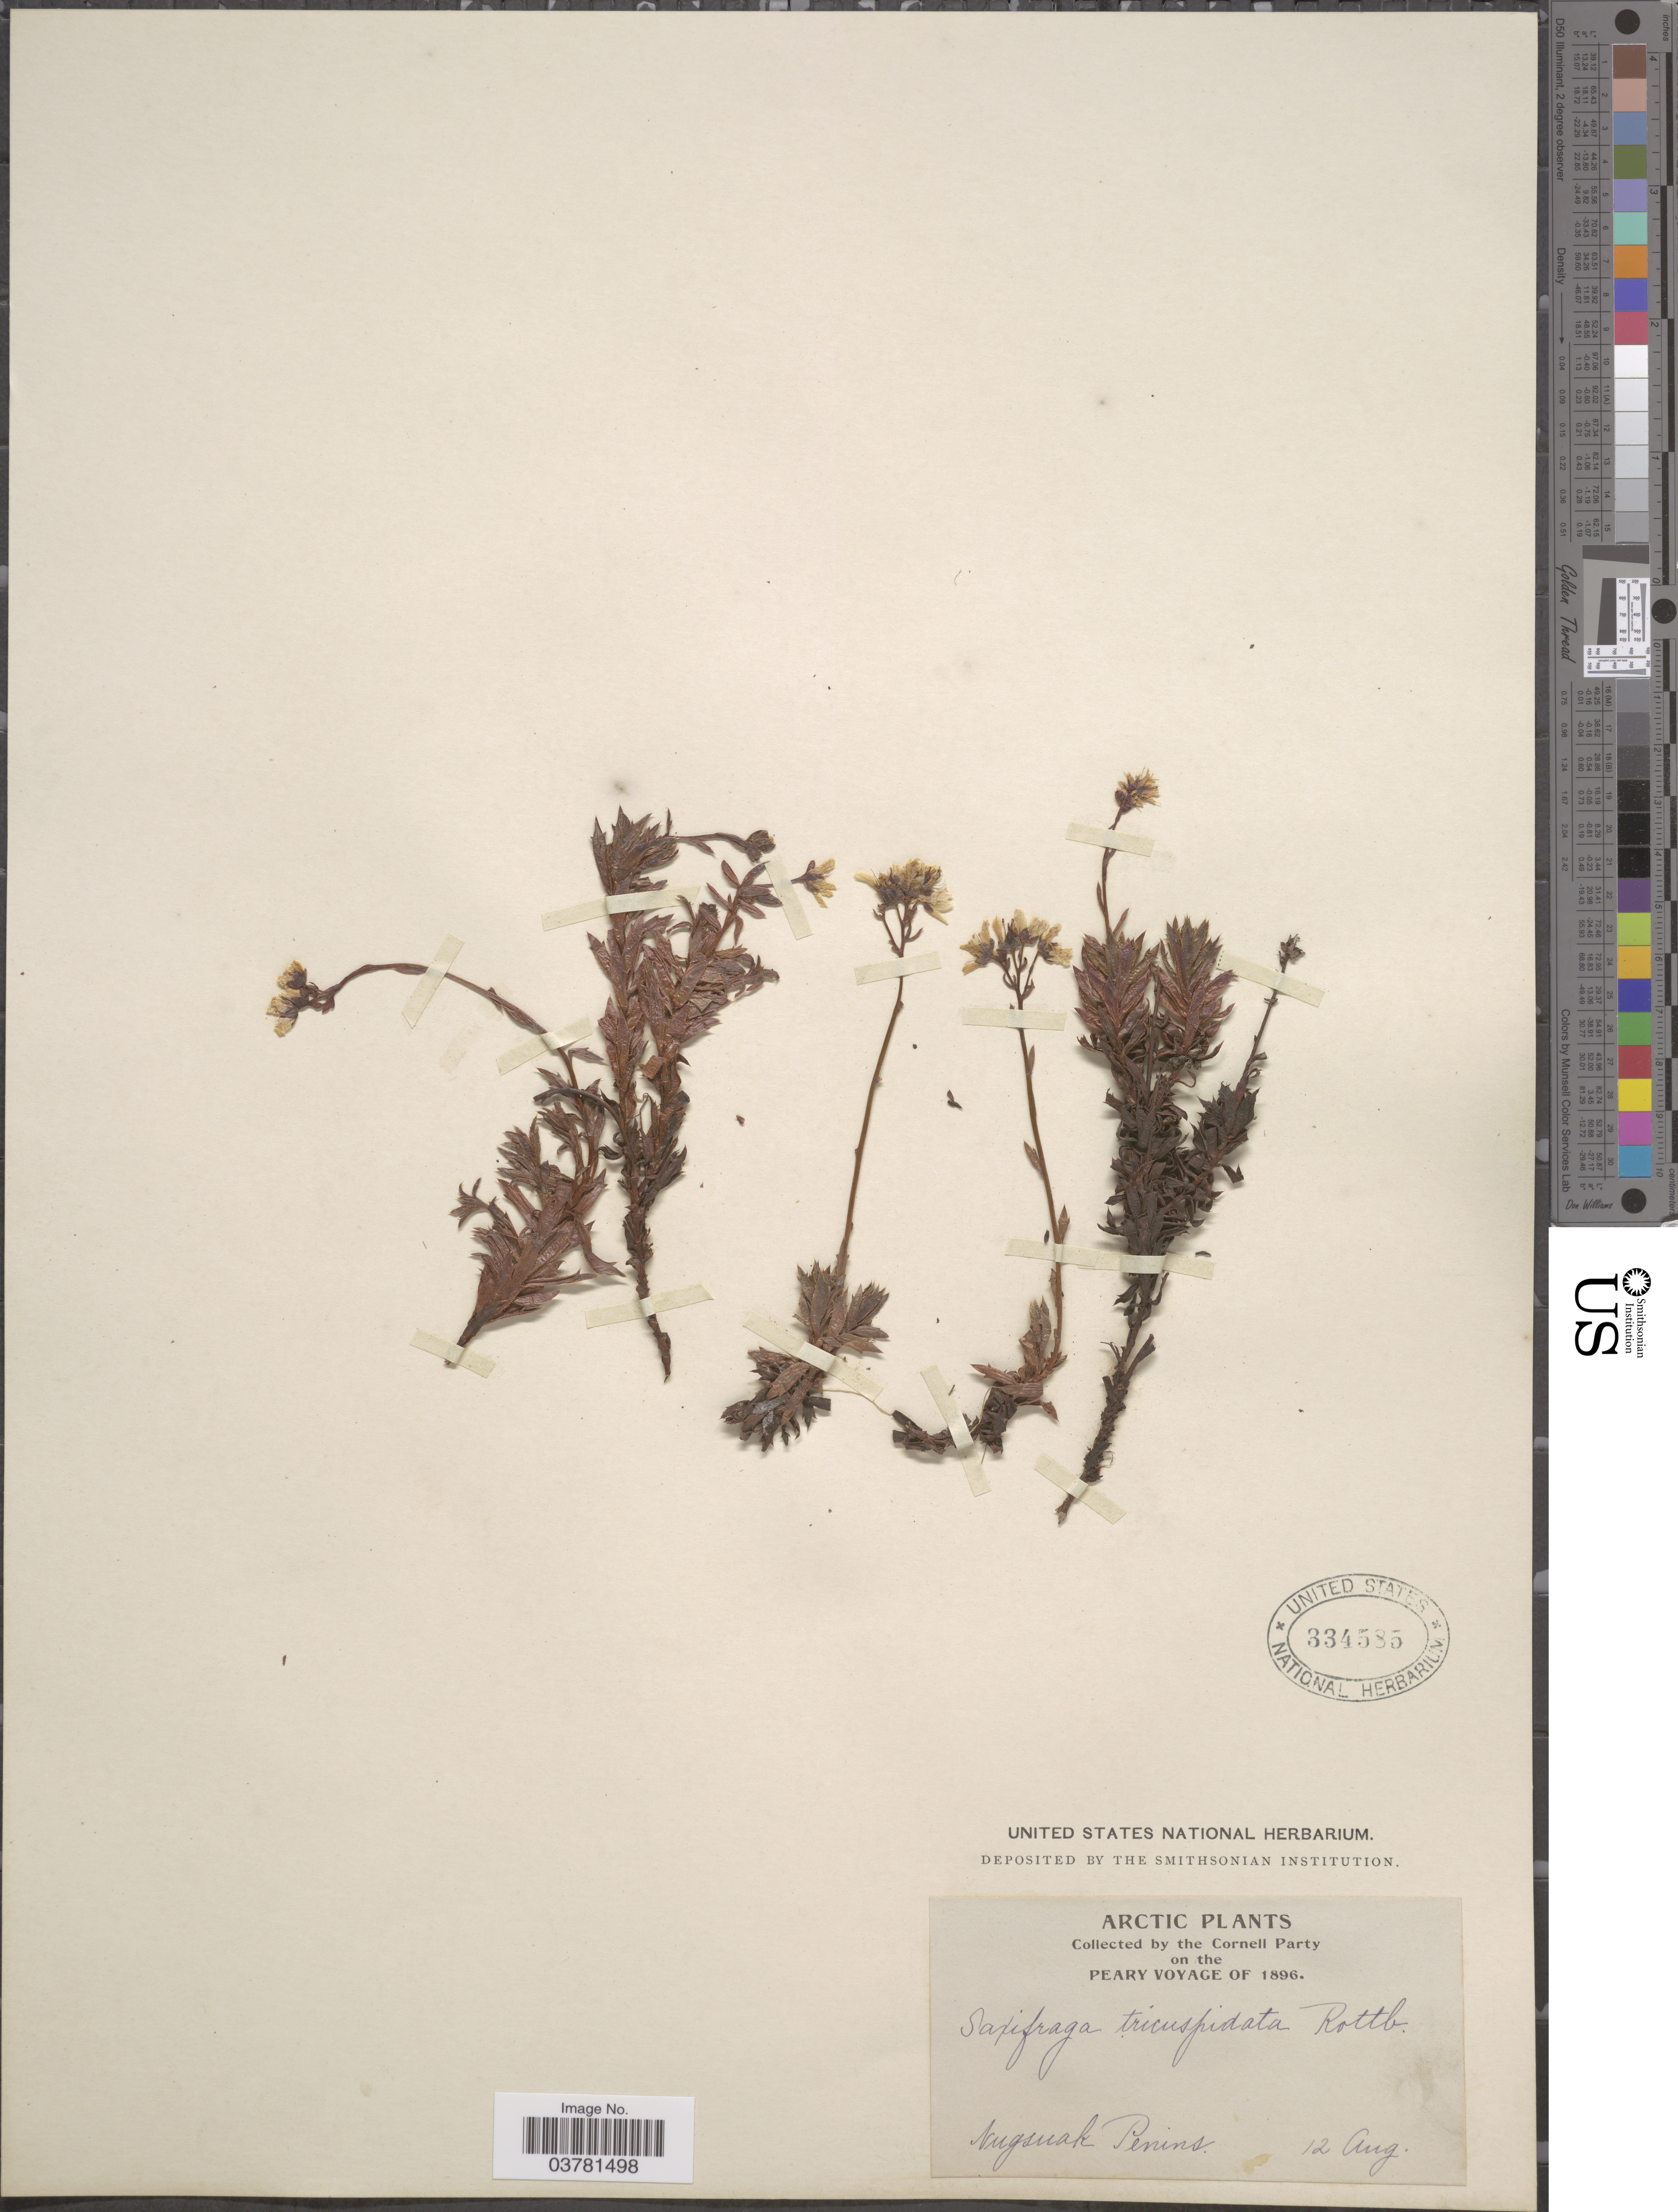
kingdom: Plantae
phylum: Tracheophyta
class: Magnoliopsida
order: Saxifragales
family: Saxifragaceae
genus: Saxifraga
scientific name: Saxifraga tricuspidata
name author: Rottb.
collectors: Cornell Party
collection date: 1896-08-12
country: Greenland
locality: Arctic. On the Peary Voyage of 1896. Nugsuak Penins.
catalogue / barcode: US 334585